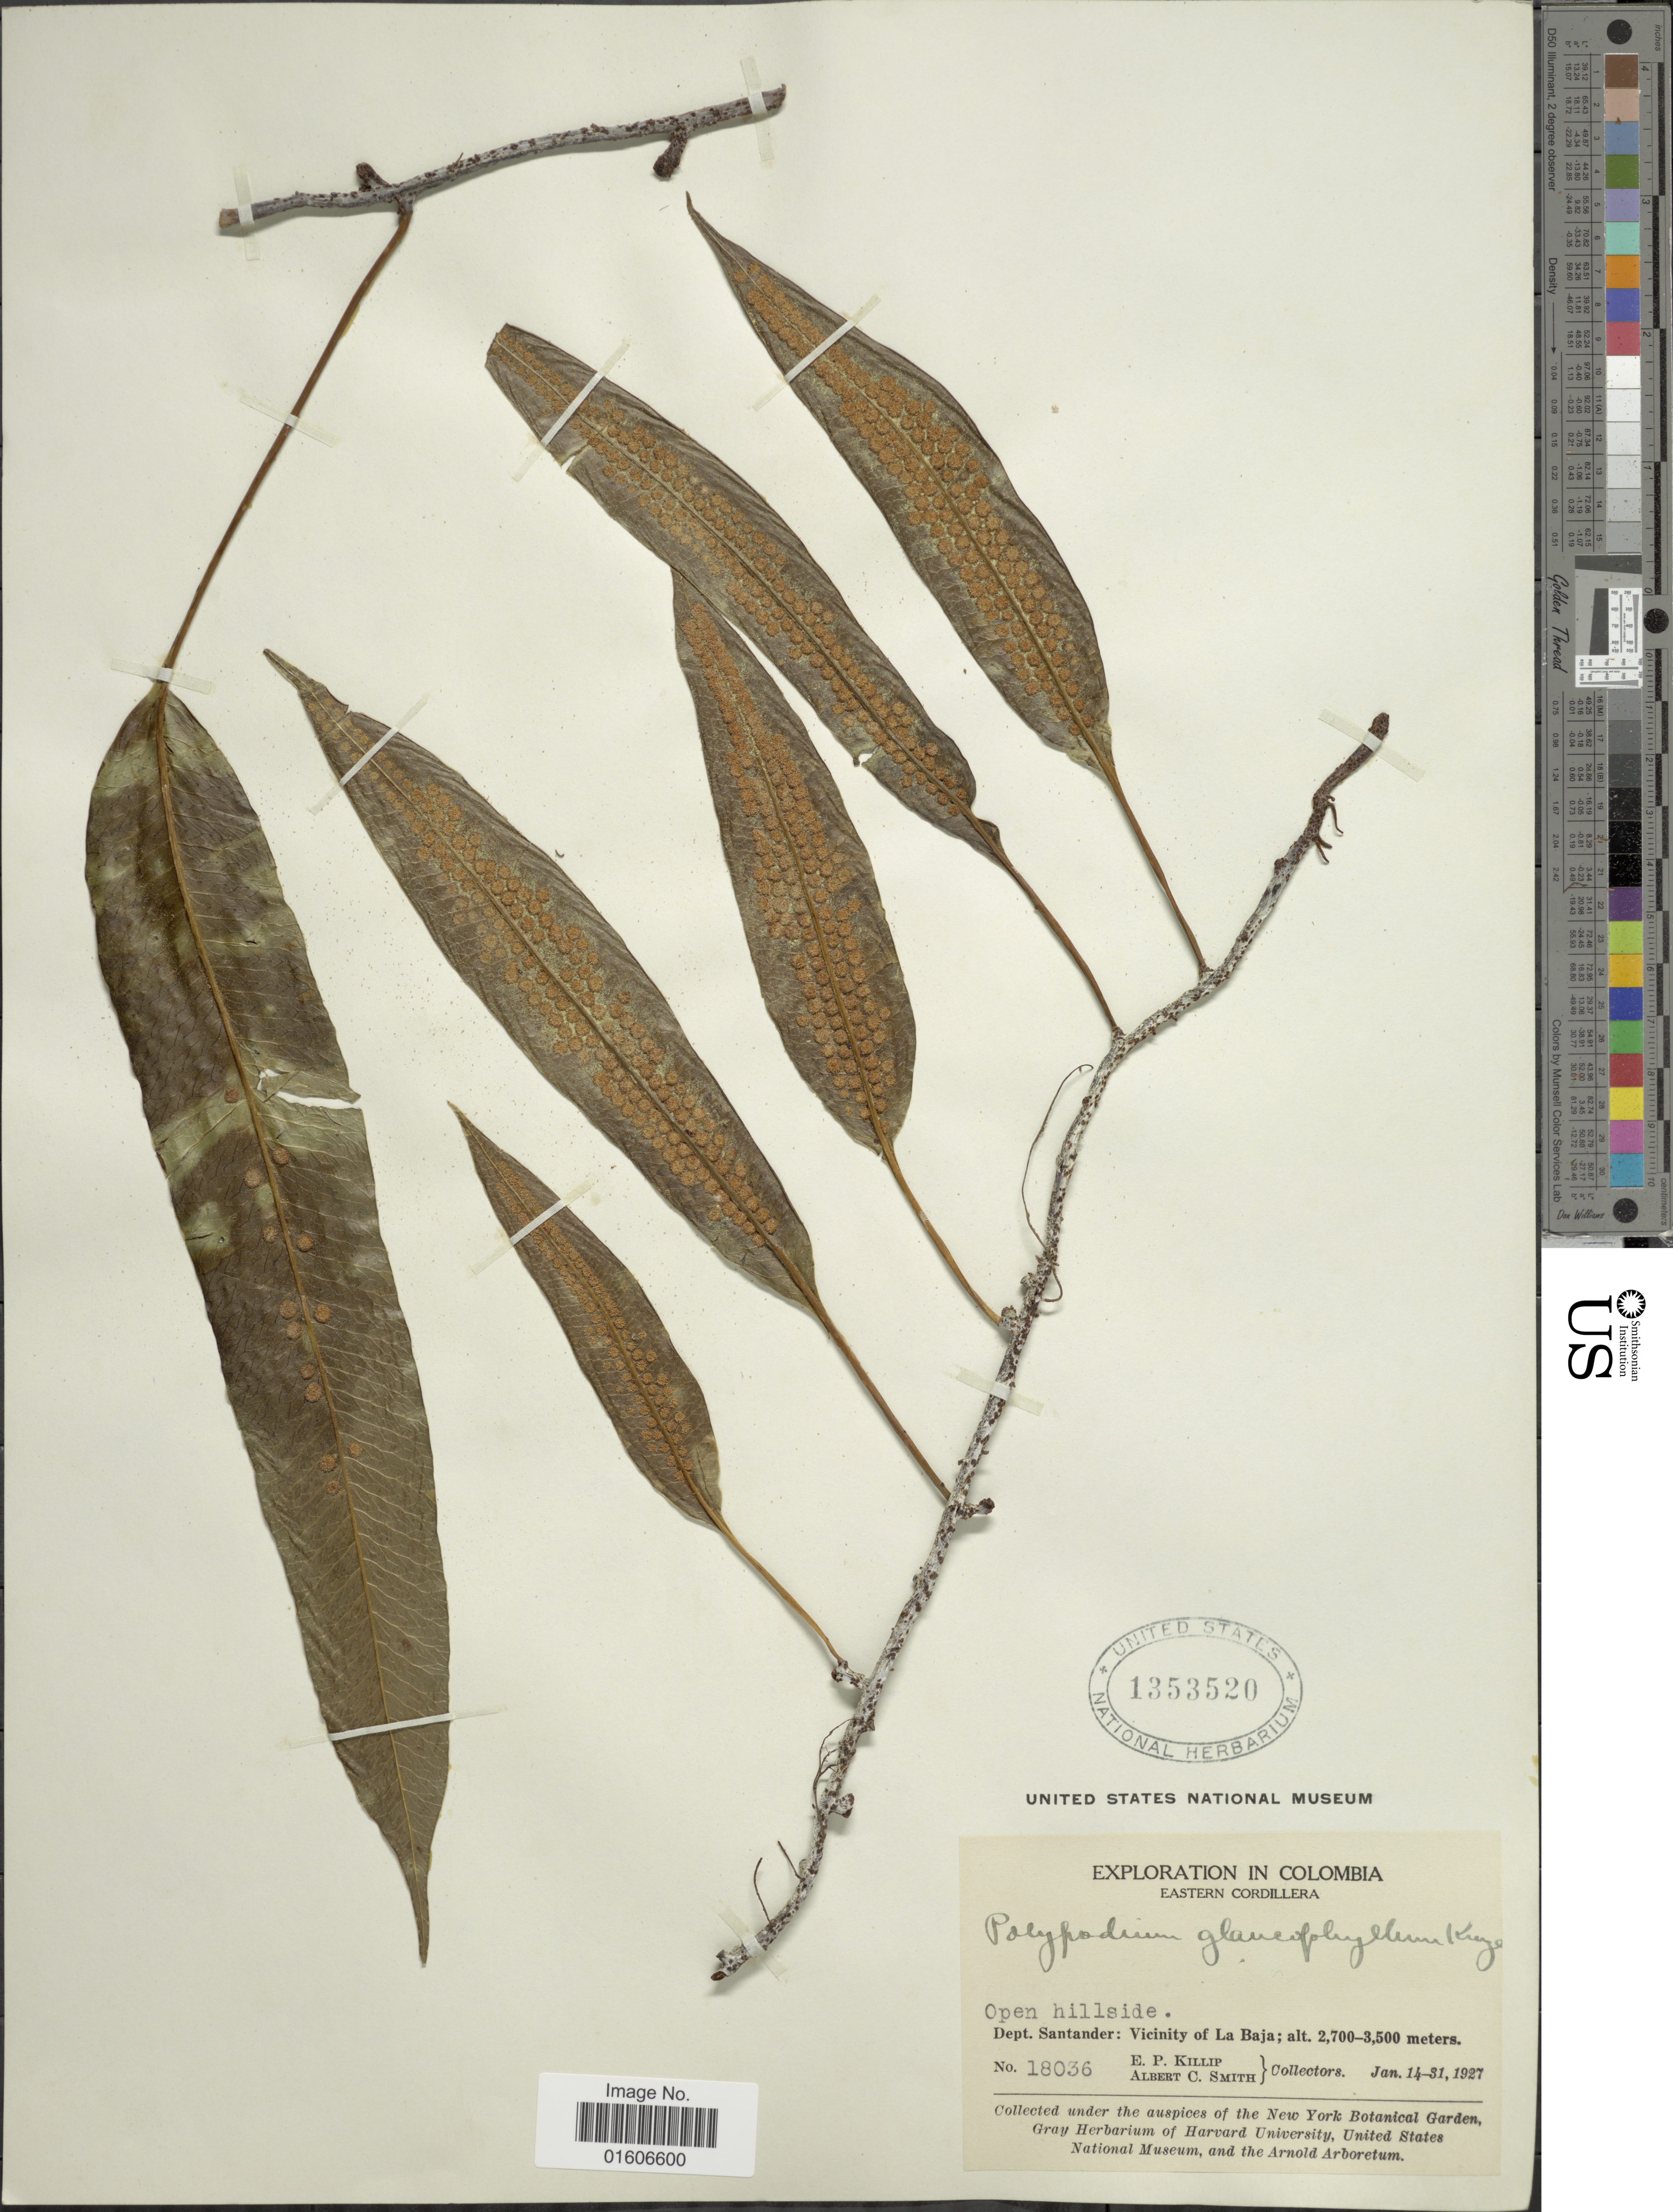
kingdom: Plantae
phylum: Tracheophyta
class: Polypodiopsida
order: Polypodiales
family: Polypodiaceae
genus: Serpocaulon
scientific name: Serpocaulon levigatum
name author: (Cav.) A.R. Sm.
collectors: E. P. Killip & A. C. Smith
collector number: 18036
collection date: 1927-01-14/1927-01-31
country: Colombia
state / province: Santander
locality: Eastern Cordillera. Dept. Santander: Vicinity of La Baja.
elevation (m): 2700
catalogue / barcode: US 1353520